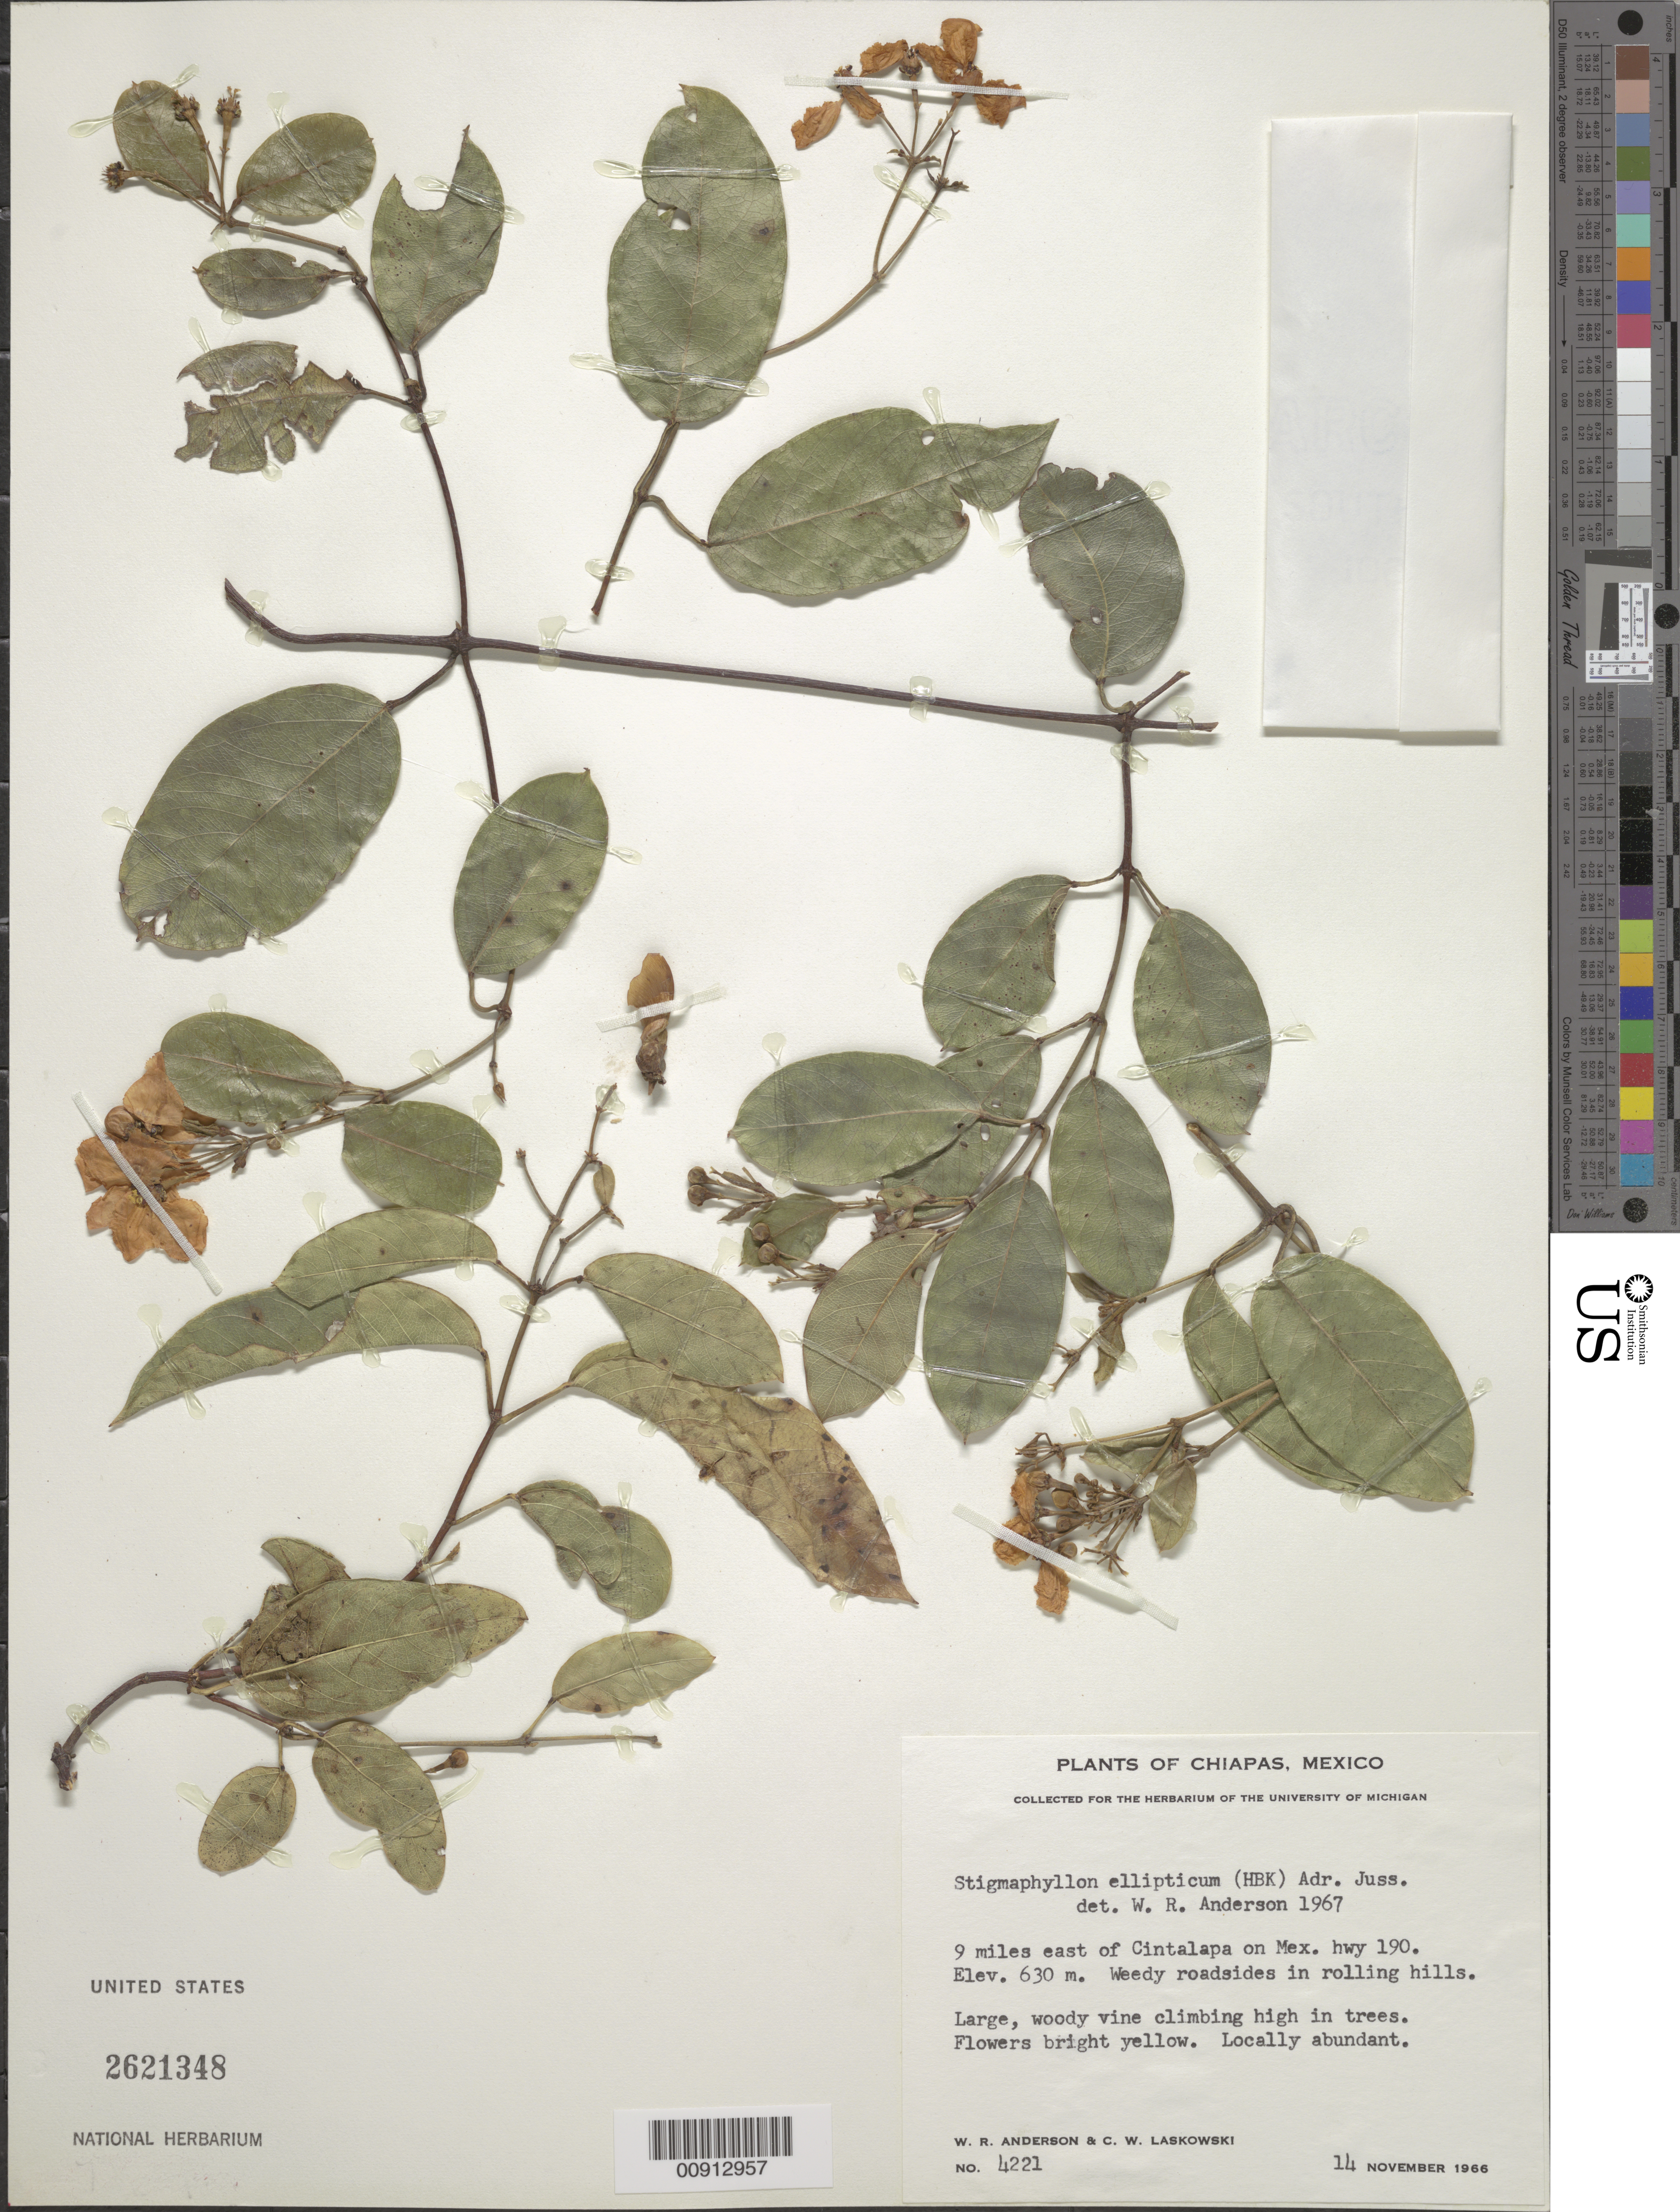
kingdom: Plantae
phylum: Tracheophyta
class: Magnoliopsida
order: Malpighiales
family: Malpighiaceae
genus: Stigmaphyllon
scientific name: Stigmaphyllon ellipticum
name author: (Kunth) A. Juss.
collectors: W. R. Anderson & C. Laskowski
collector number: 4221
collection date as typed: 14 Nov 1966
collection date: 1966-11-14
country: Mexico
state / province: Chiapas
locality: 9 miles east of Cintalapa on Mex. Hwy 190.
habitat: Weedy roadsides in rolling hills. Vine climbing high in trees.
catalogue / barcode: US 2621348